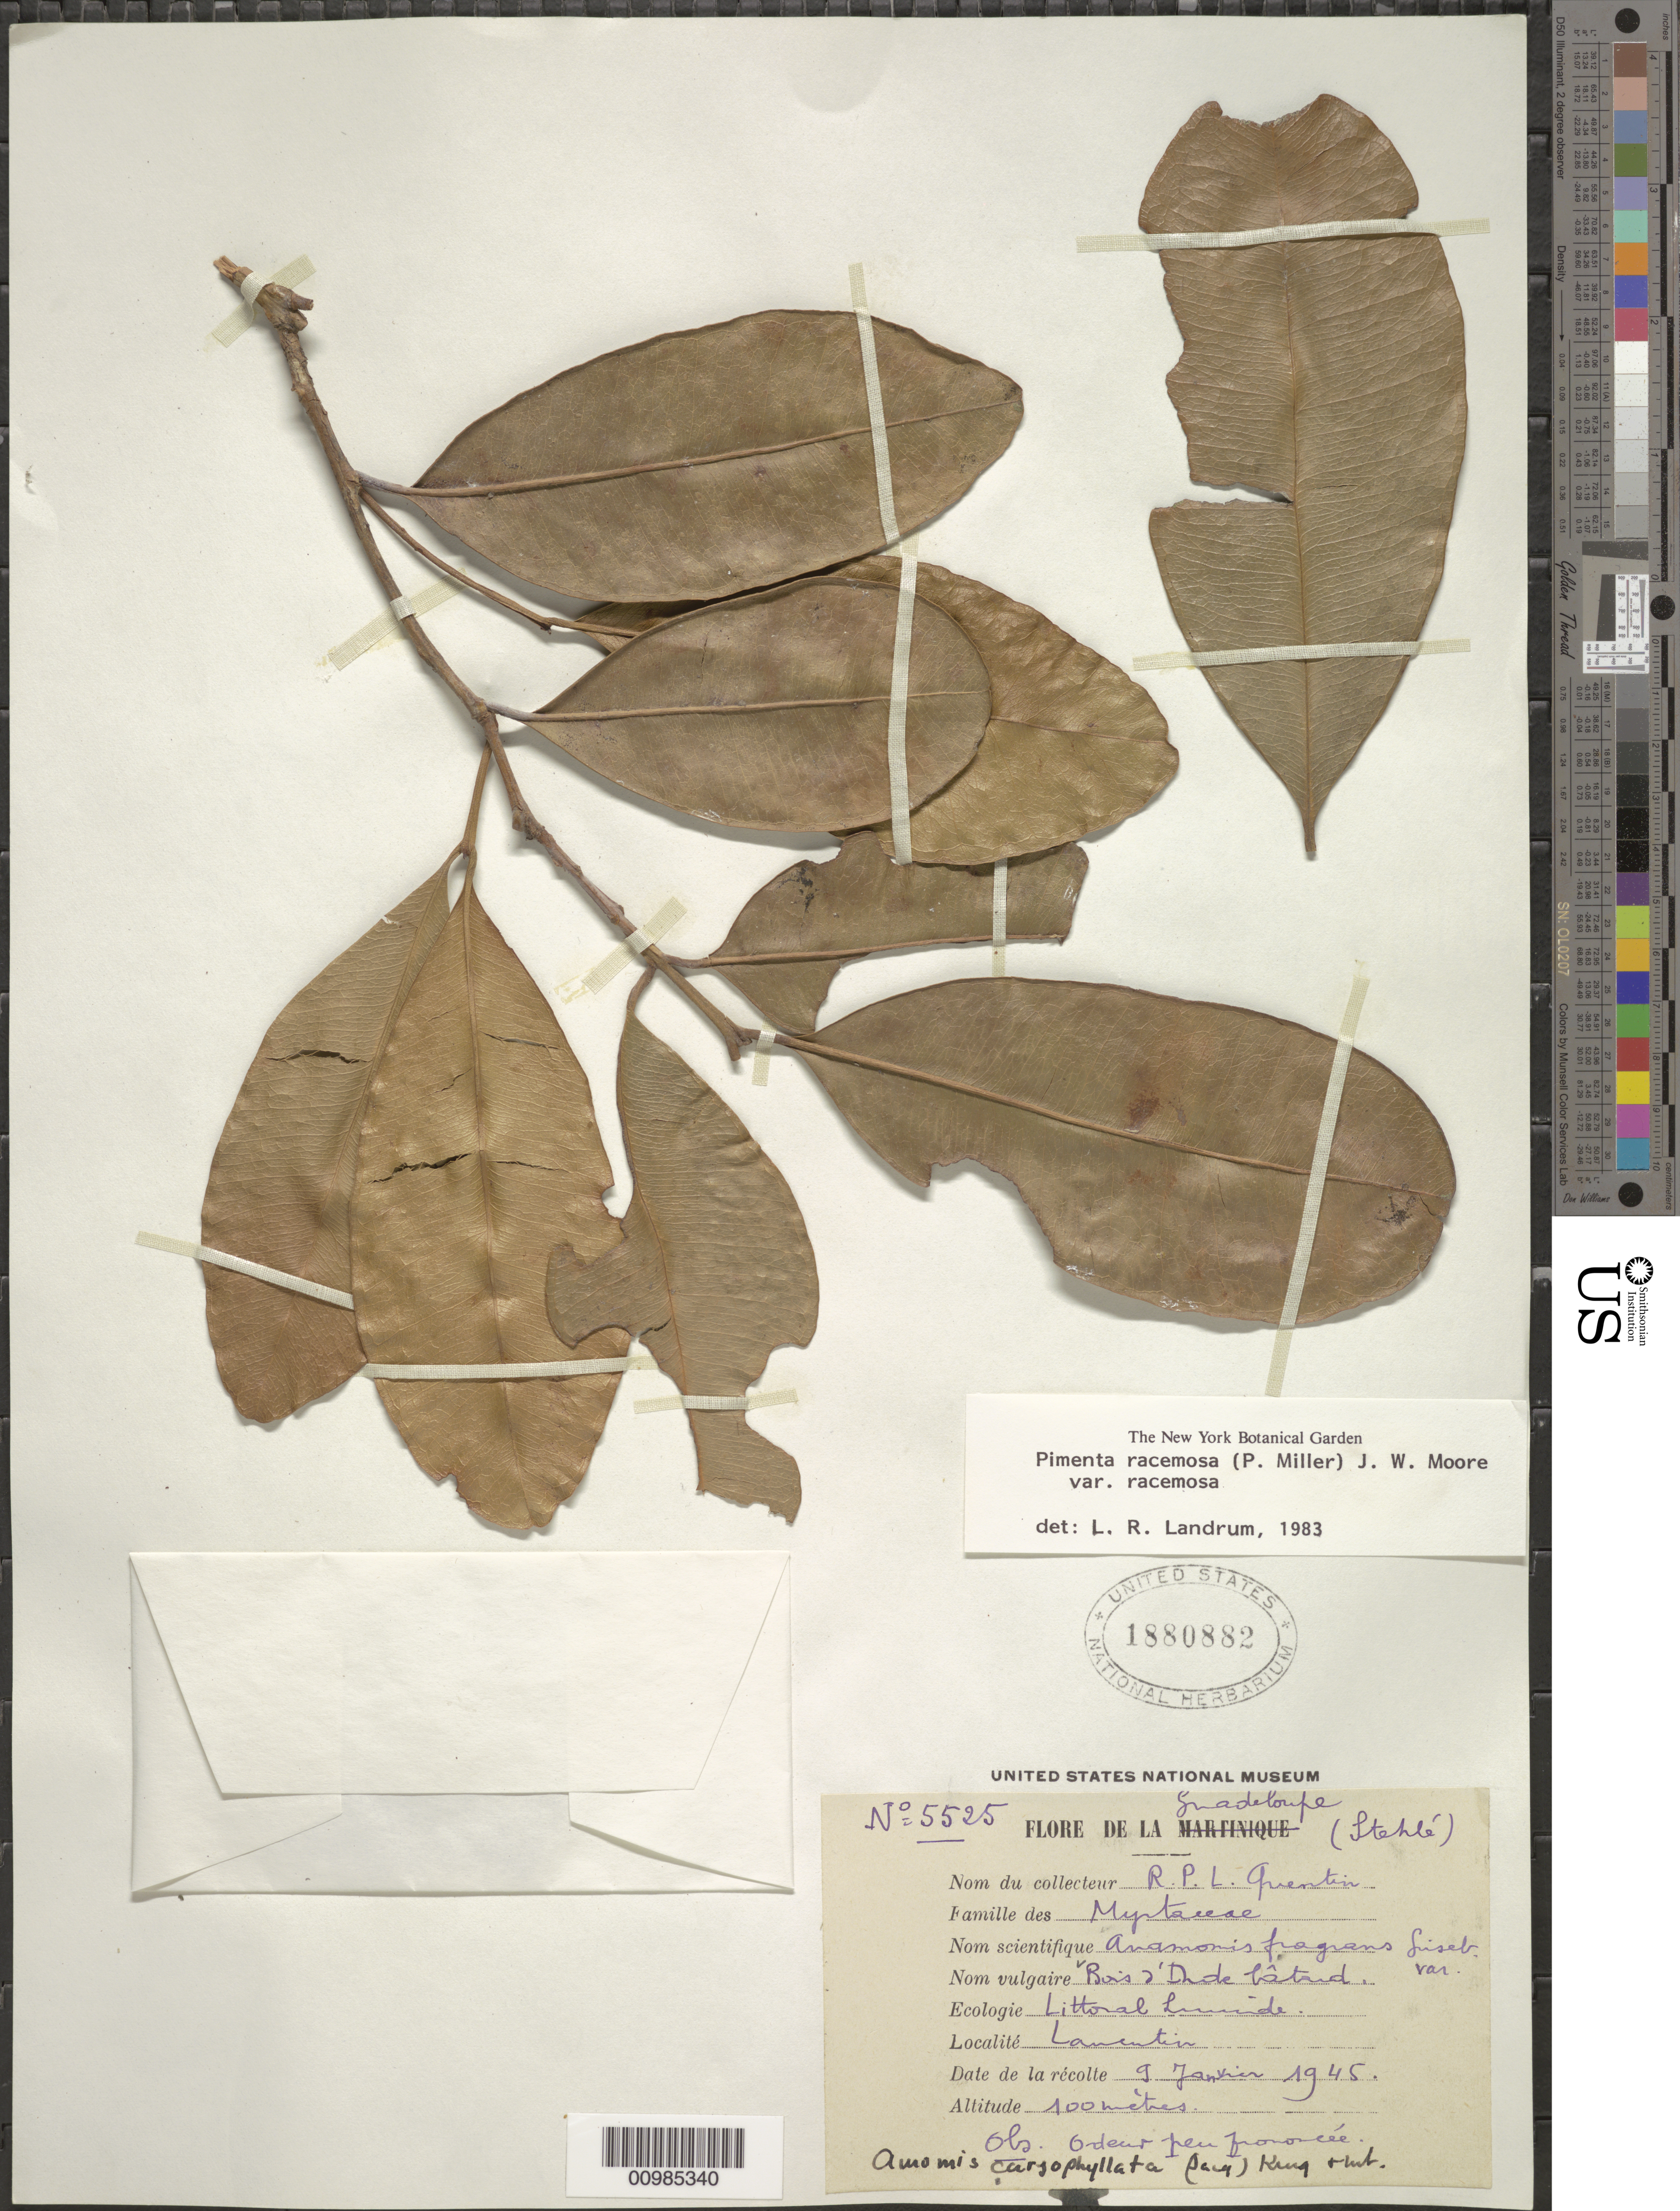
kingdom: Plantae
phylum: Tracheophyta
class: Magnoliopsida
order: Myrtales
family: Myrtaceae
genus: Pimenta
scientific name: Pimenta racemosa var. racemosa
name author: (Mill.) J.W. Moore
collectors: H. Stehlé & R. Quentin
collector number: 5525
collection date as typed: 09 Jan 1945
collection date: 1945-01-09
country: Guadeloupe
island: Basse Terre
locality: Lamentin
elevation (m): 100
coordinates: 0 N, 0 E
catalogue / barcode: US 1880882